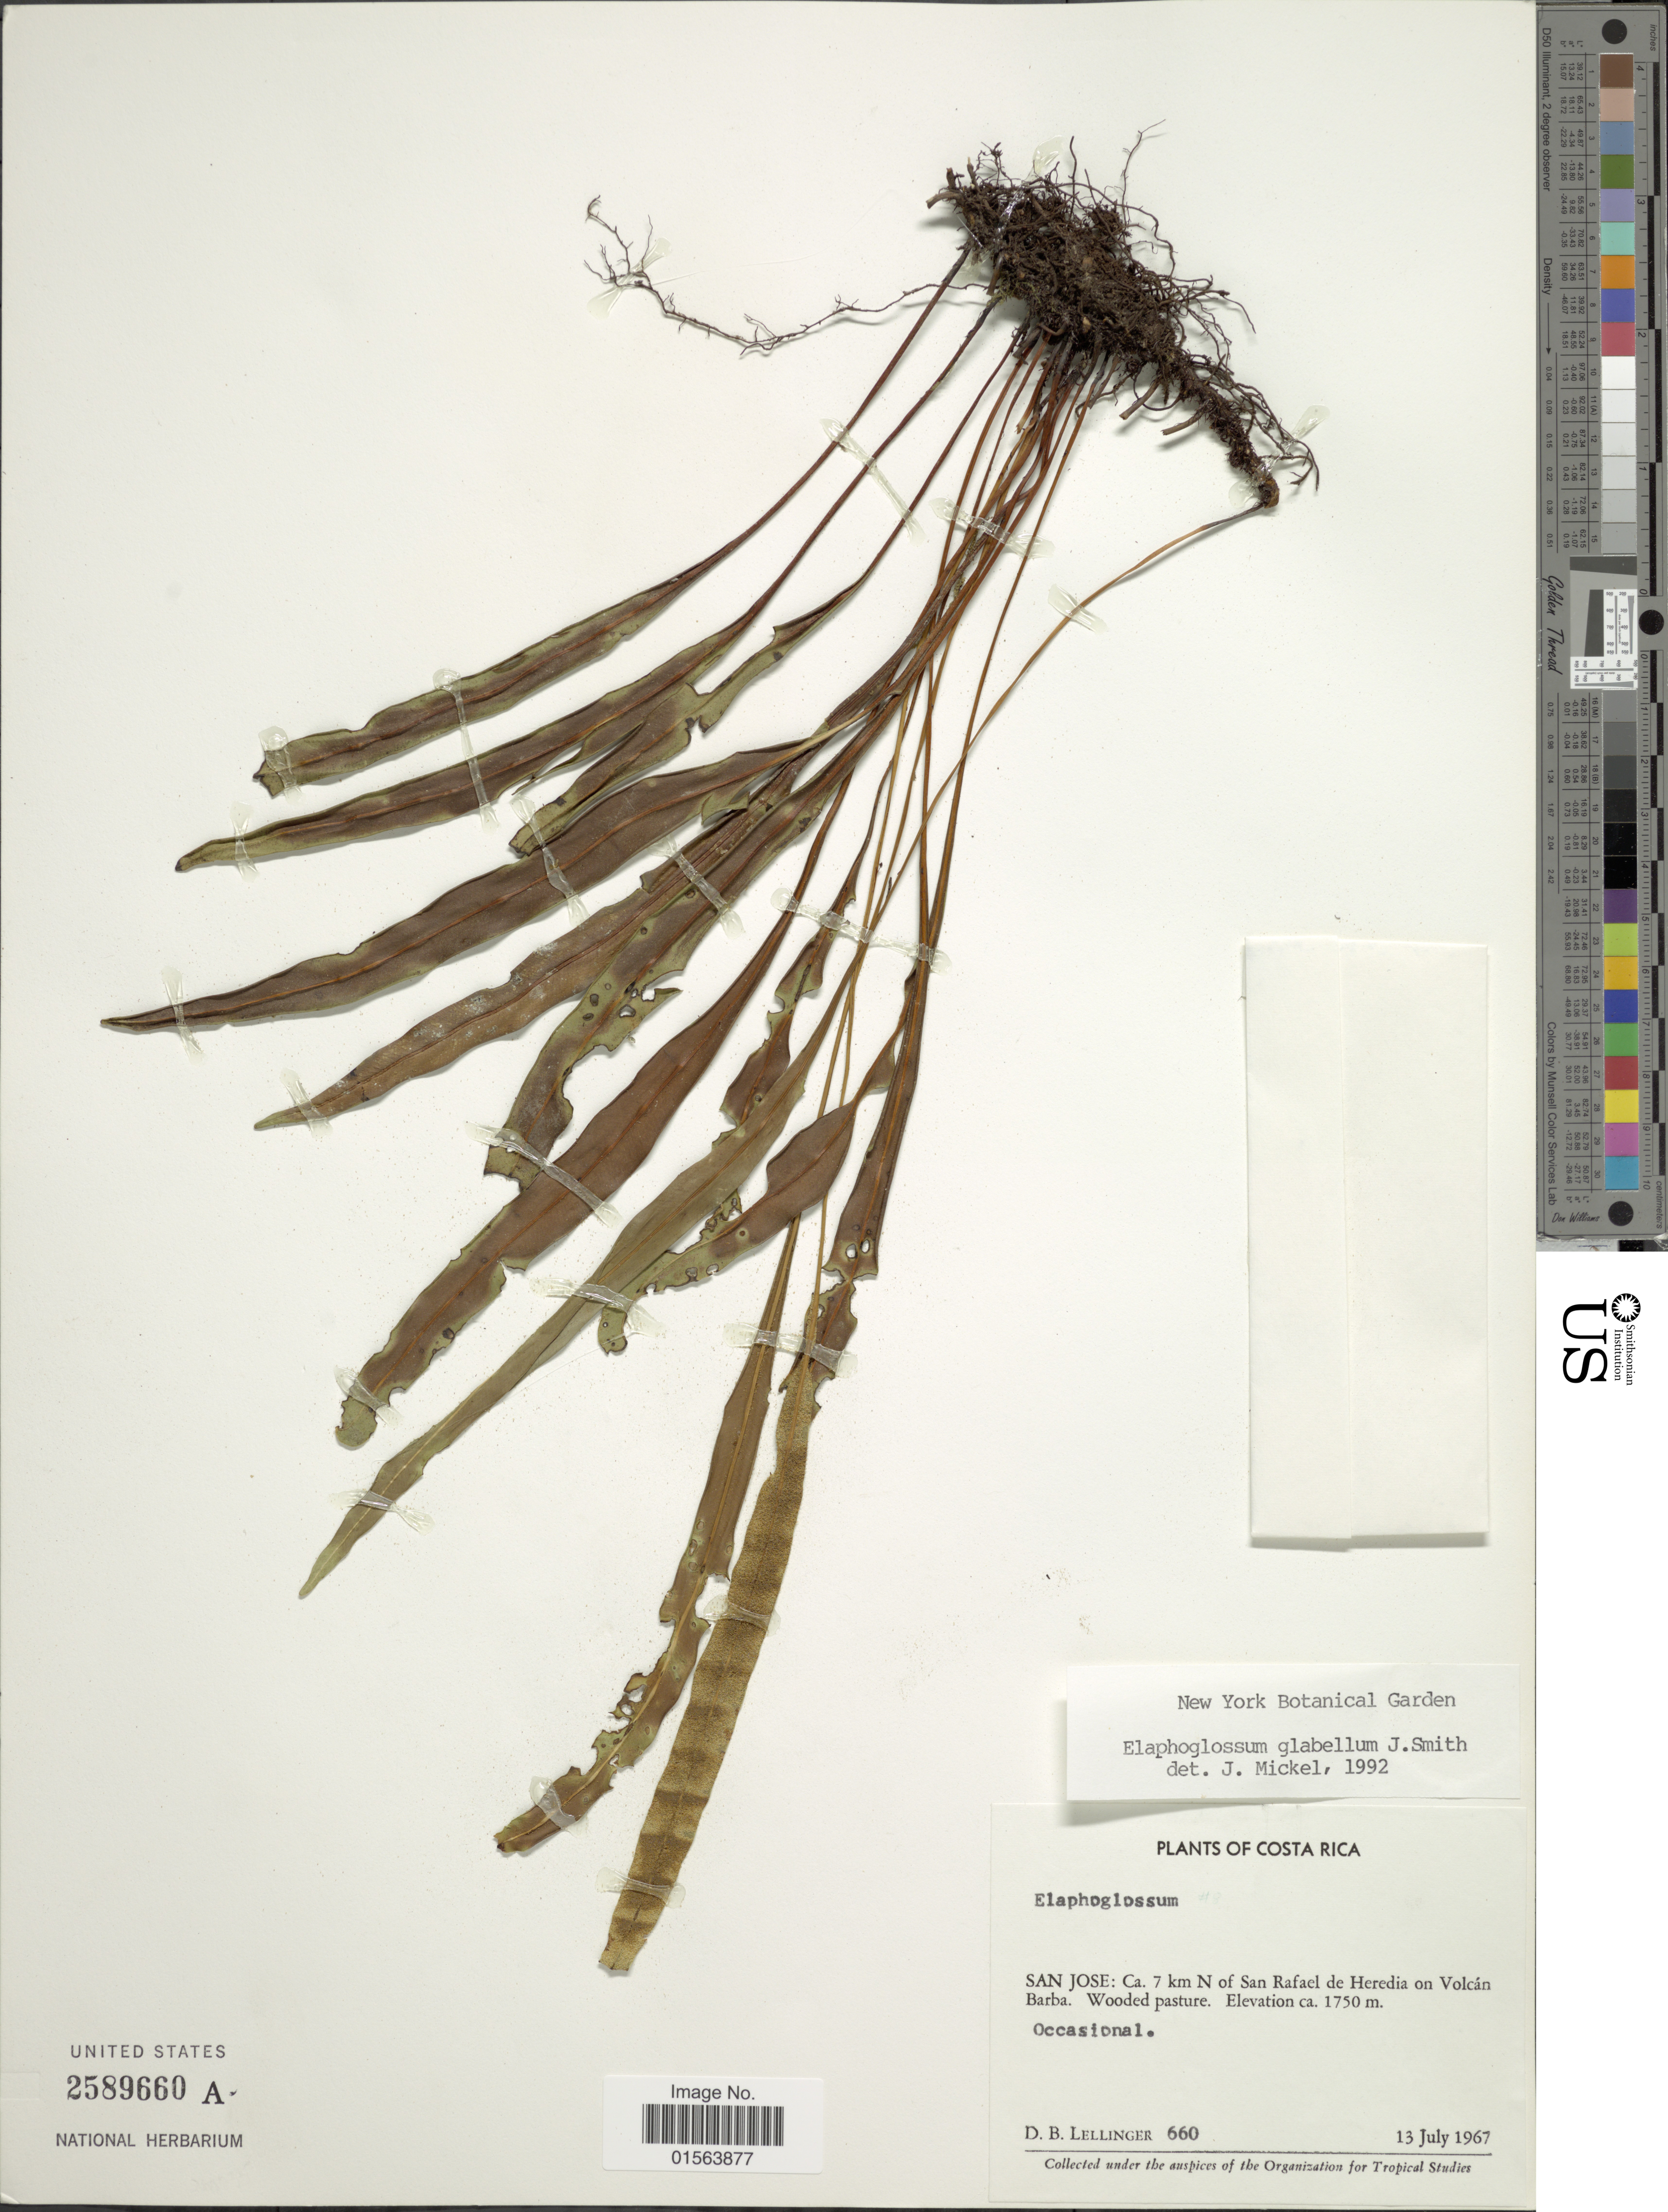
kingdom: Plantae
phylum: Tracheophyta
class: Polypodiopsida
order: Polypodiales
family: Dryopteridaceae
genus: Elaphoglossum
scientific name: Elaphoglossum glabellum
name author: J. Sm.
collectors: D. B. Lellinger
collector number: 660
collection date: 1967-07-13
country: Costa Rica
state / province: San José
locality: San Jose: Ca 7 km N of San Rafael de Heredia on Volcan Barba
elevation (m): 1750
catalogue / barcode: US 2589660A